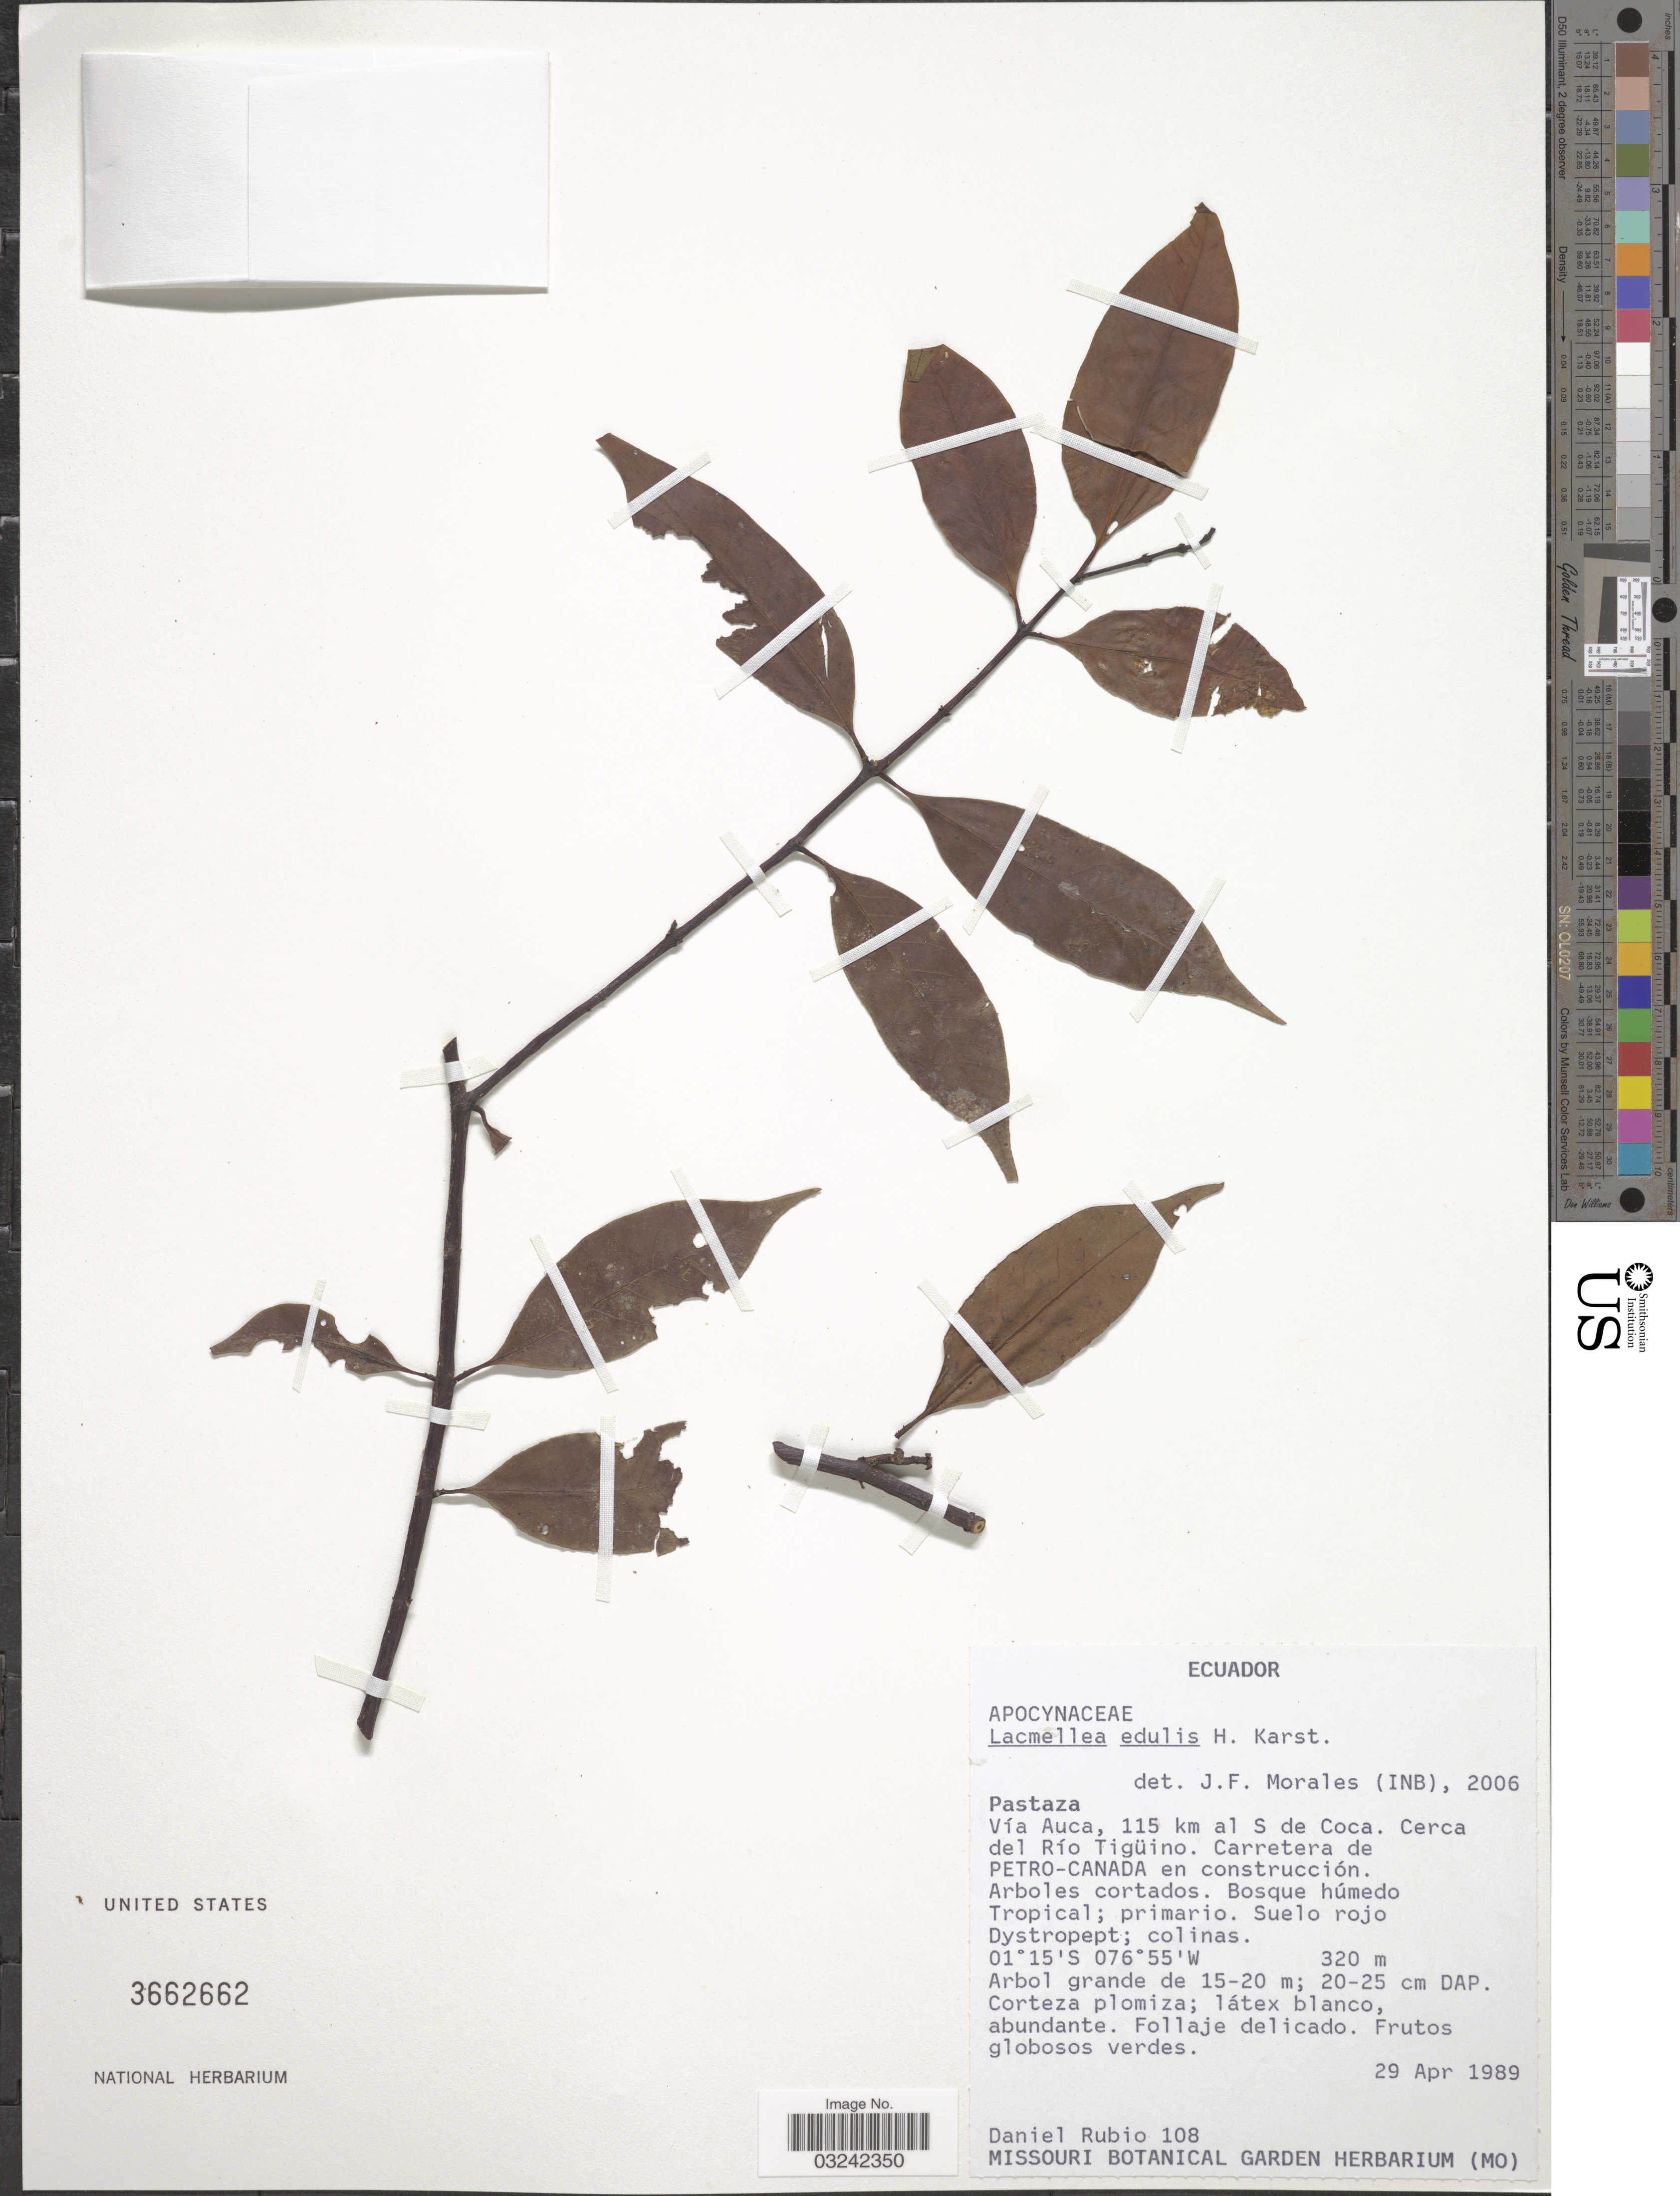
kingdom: Plantae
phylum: Tracheophyta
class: Magnoliopsida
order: Gentianales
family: Apocynaceae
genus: Lacmellea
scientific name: Lacmellea edulis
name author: H. Karst.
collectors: D. Rubio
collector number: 108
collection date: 1989-04-29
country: Ecuador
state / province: Pastaza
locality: Vía Auca, 115 km al S de Coca. Cerca del Río Tigüino. Carretera de Petro-Canada en construcción.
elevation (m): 320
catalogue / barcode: US 3662662